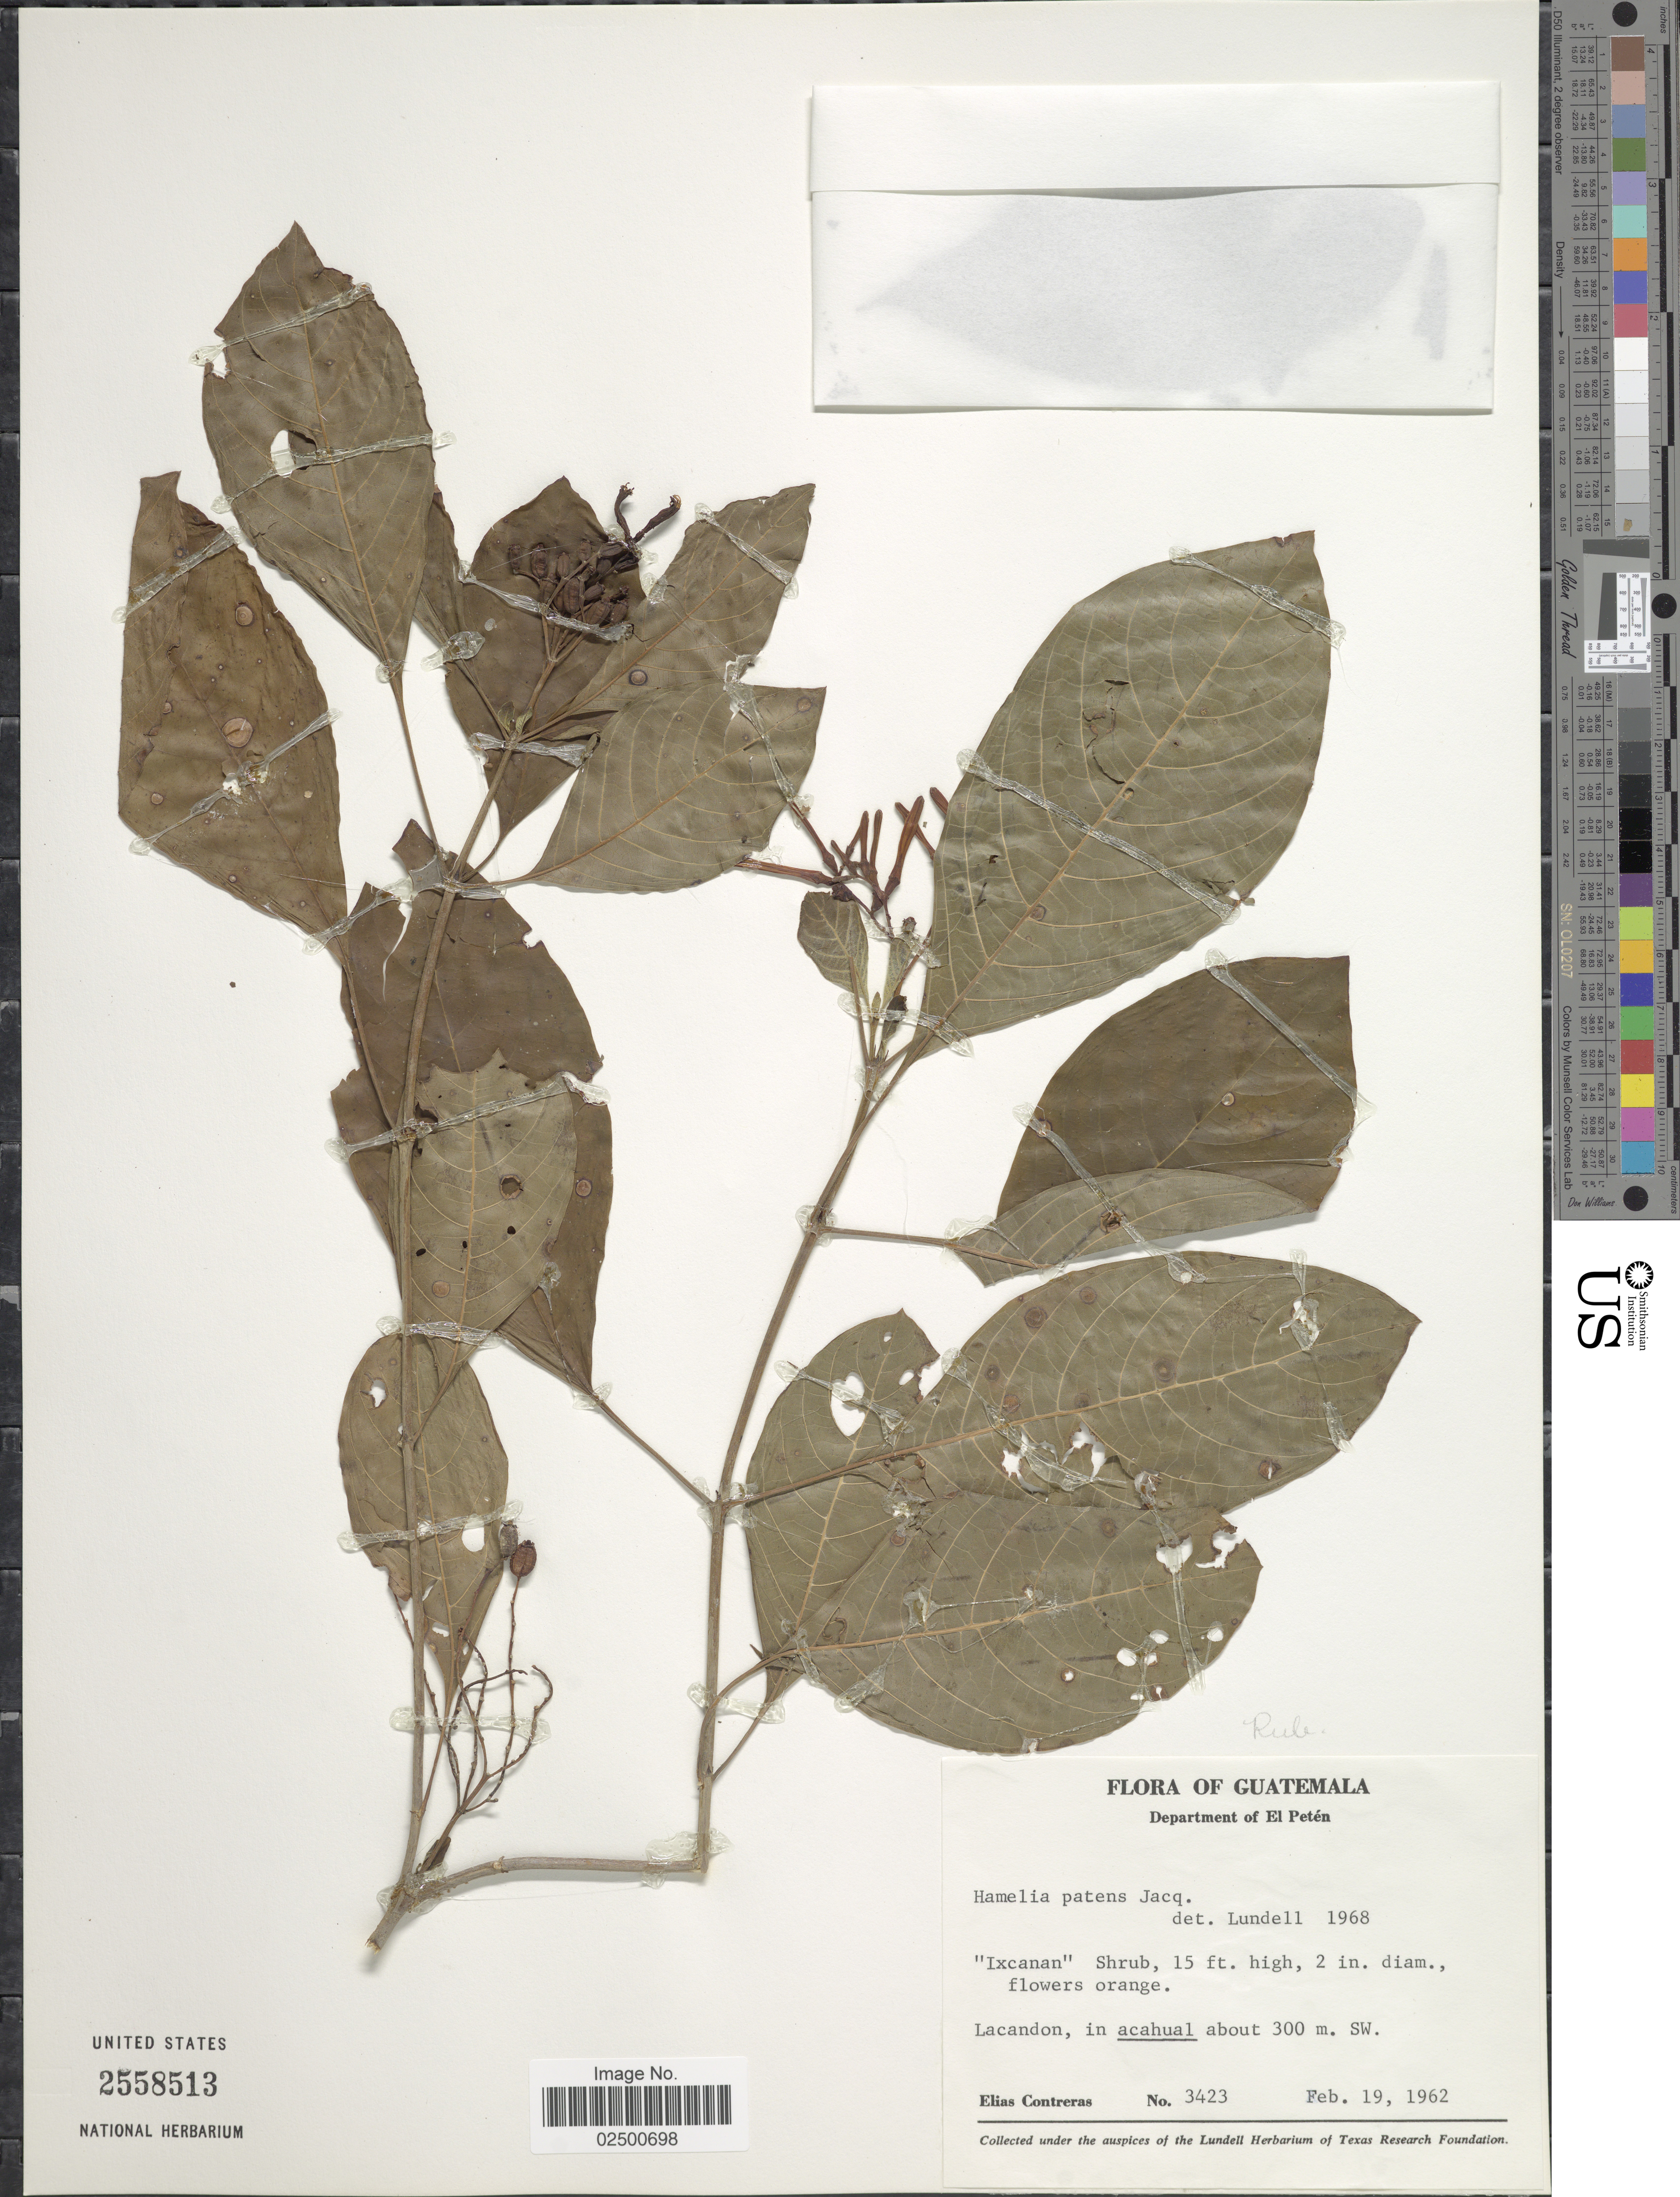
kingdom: Plantae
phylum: Tracheophyta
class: Magnoliopsida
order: Gentianales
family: Rubiaceae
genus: Hamelia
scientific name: Hamelia patens var. patens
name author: Jacq.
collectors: E. Contreras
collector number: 3423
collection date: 1962-02-19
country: Guatemala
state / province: El Petén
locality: Lacandon, in acahual about 300 m. SW.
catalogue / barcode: US 2558513